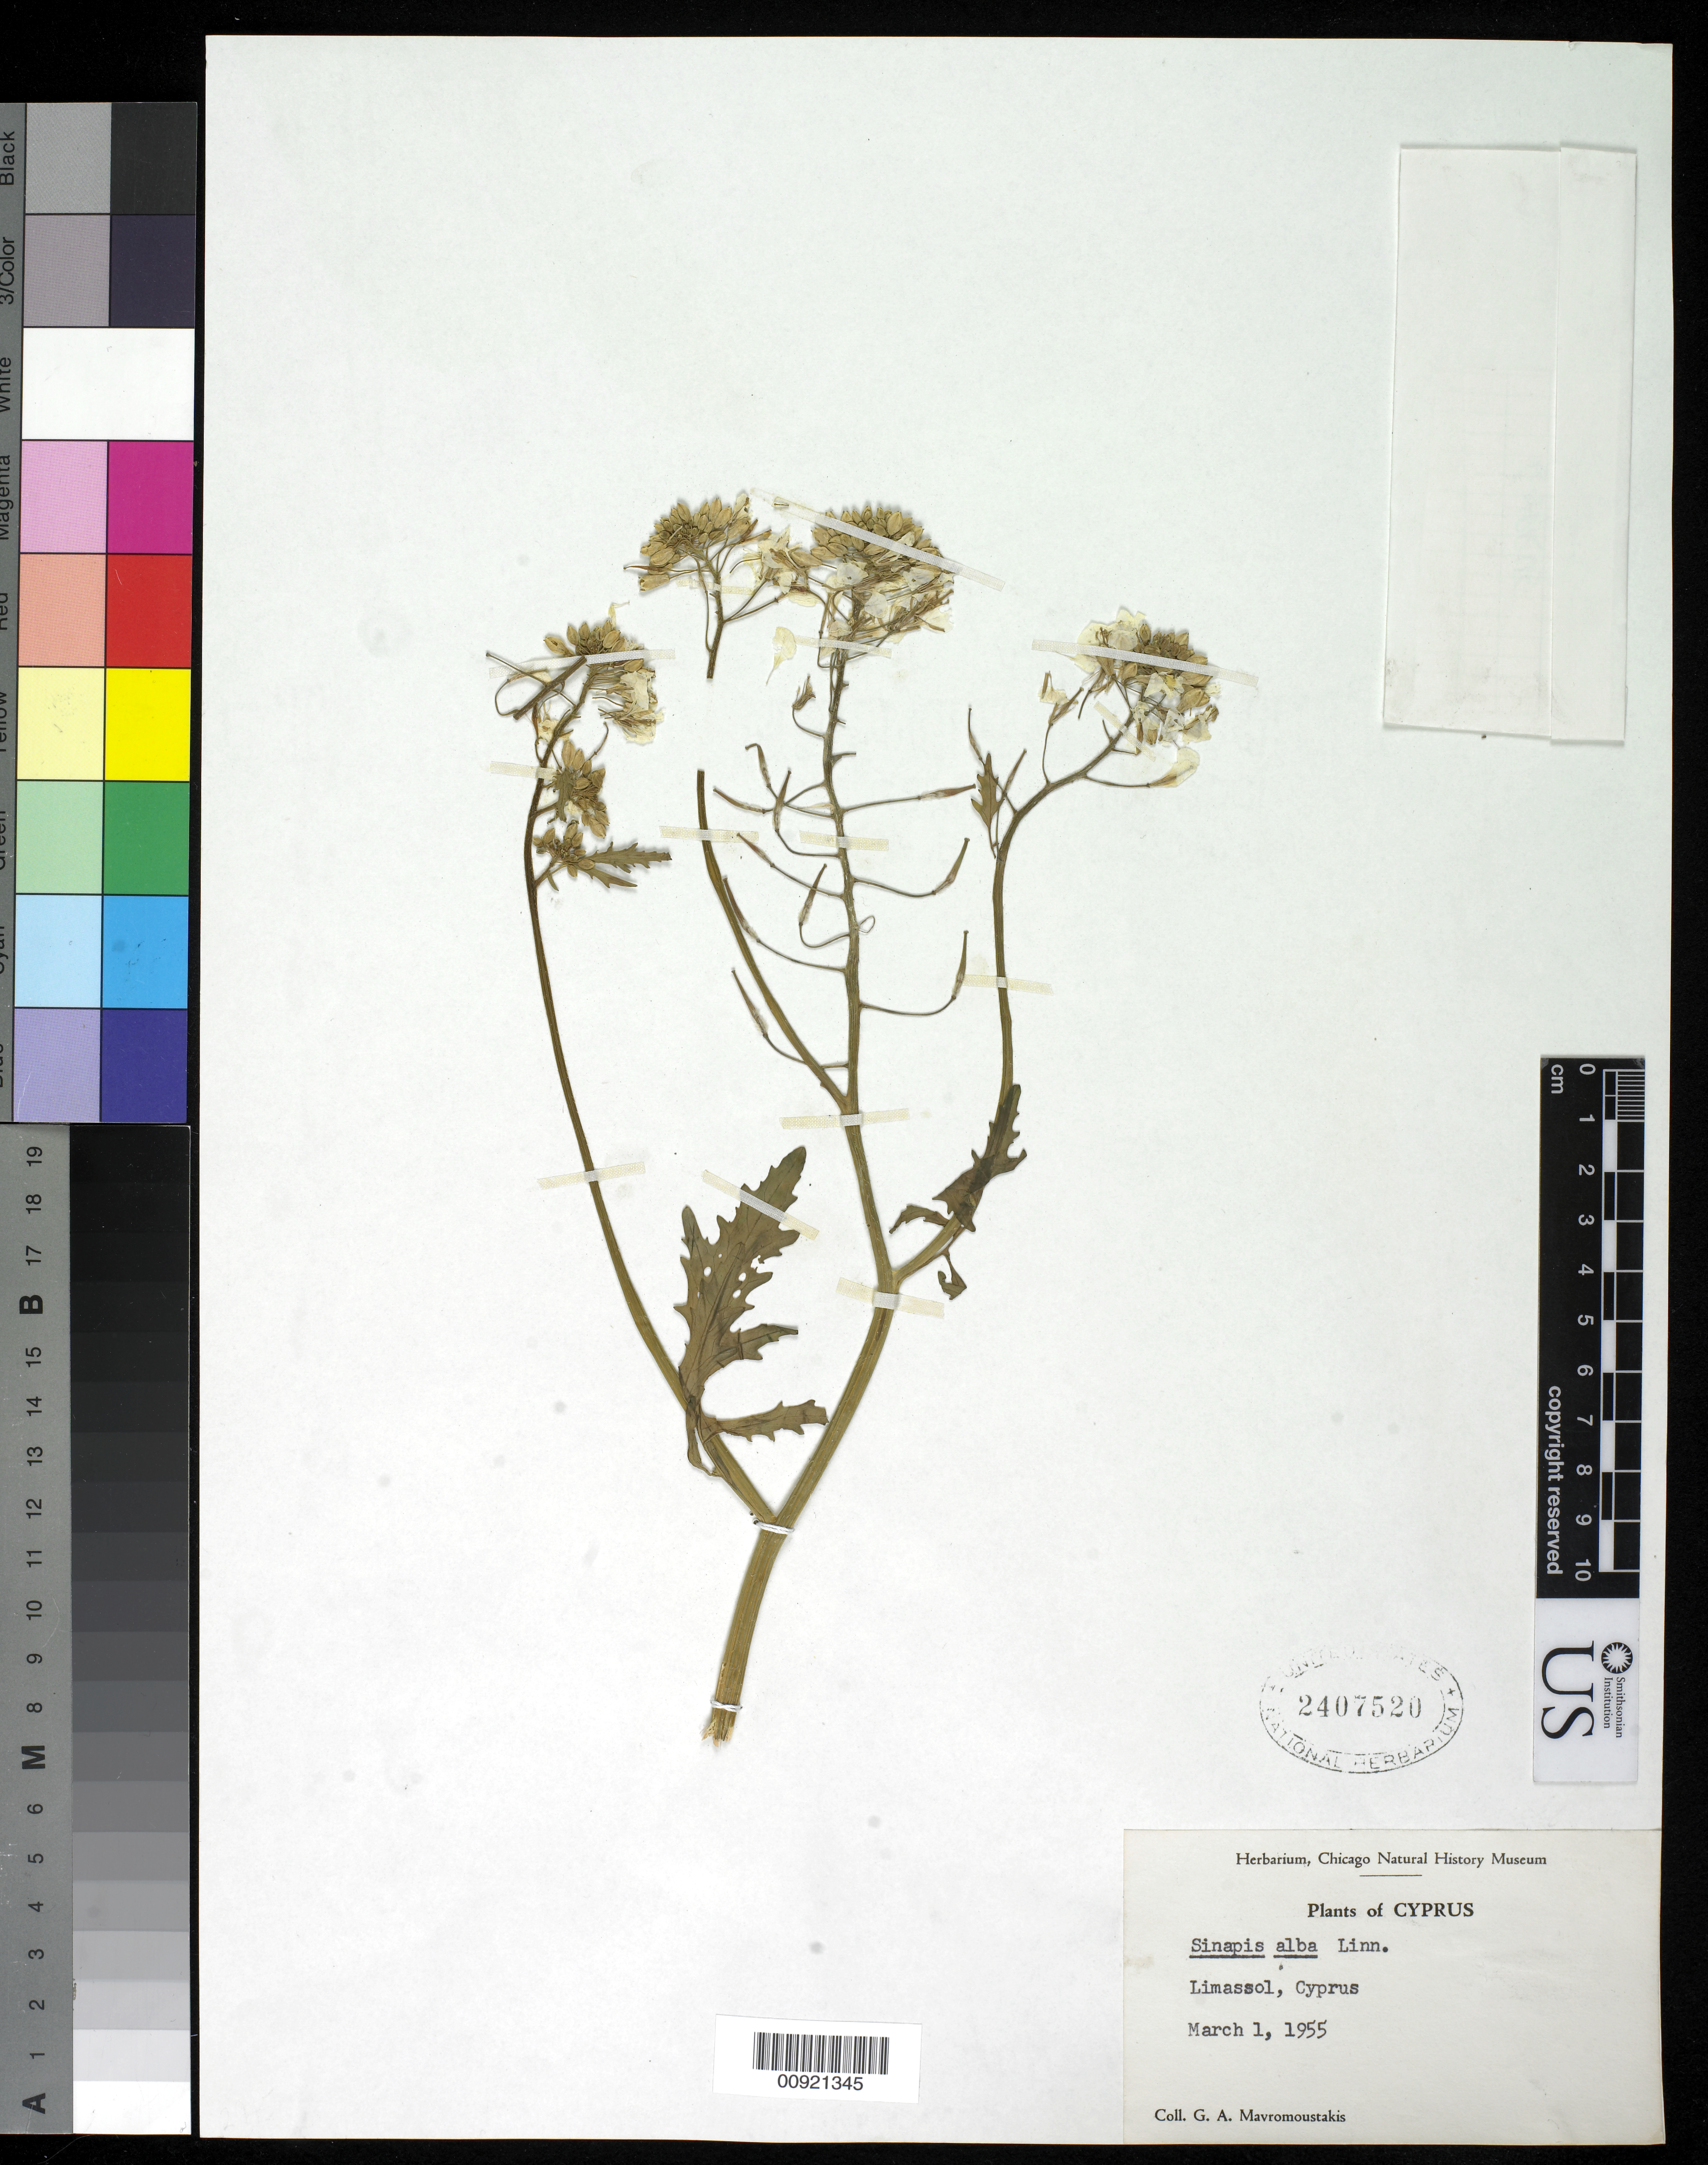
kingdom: Plantae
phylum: Tracheophyta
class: Magnoliopsida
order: Brassicales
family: Brassicaceae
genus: Sinapis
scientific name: Sinapis alba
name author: L.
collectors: G. Mavromoustakis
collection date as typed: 01 Mar 1955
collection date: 1955-03-01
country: Cyprus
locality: Limassol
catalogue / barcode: US 2407520